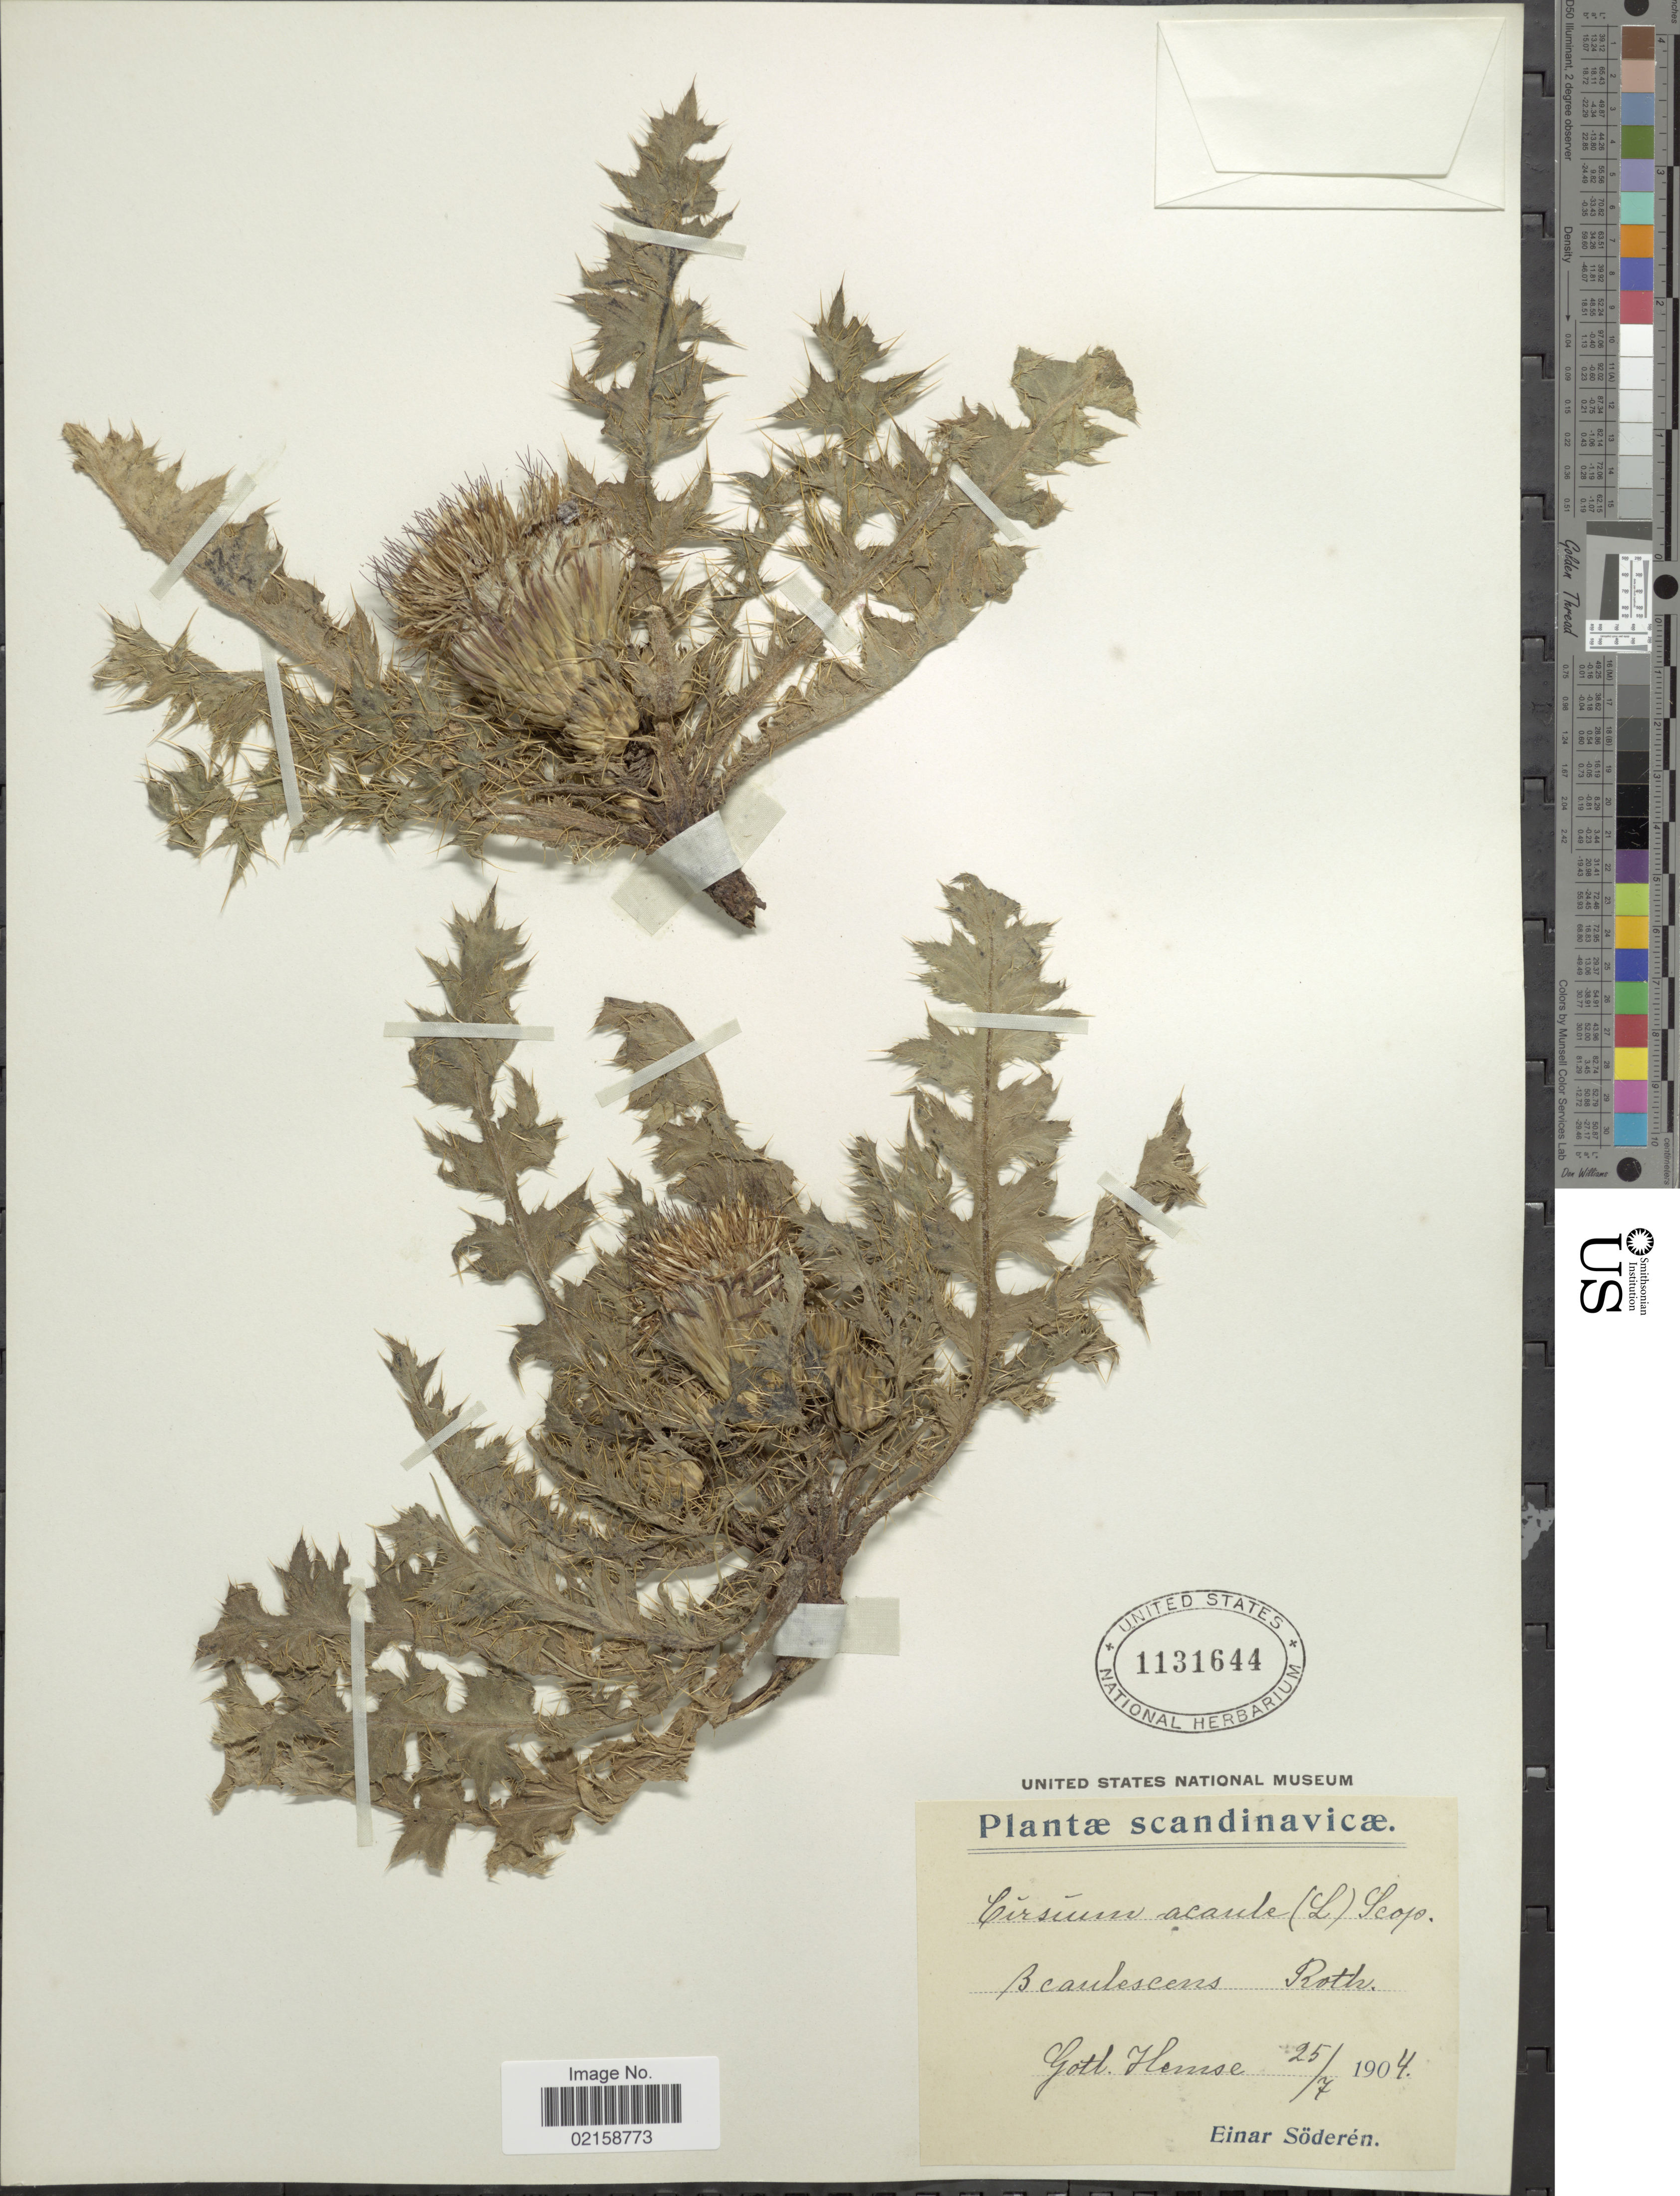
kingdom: Plantae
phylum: Tracheophyta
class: Magnoliopsida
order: Asterales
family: Asteraceae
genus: Cirsium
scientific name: Cirsium acaule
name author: (L.) Scop.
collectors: Söderén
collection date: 1904-07-25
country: Sweden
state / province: Gotland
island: Gotland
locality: Scandinavicae, Hemse, Gotl.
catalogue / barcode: US 1131644